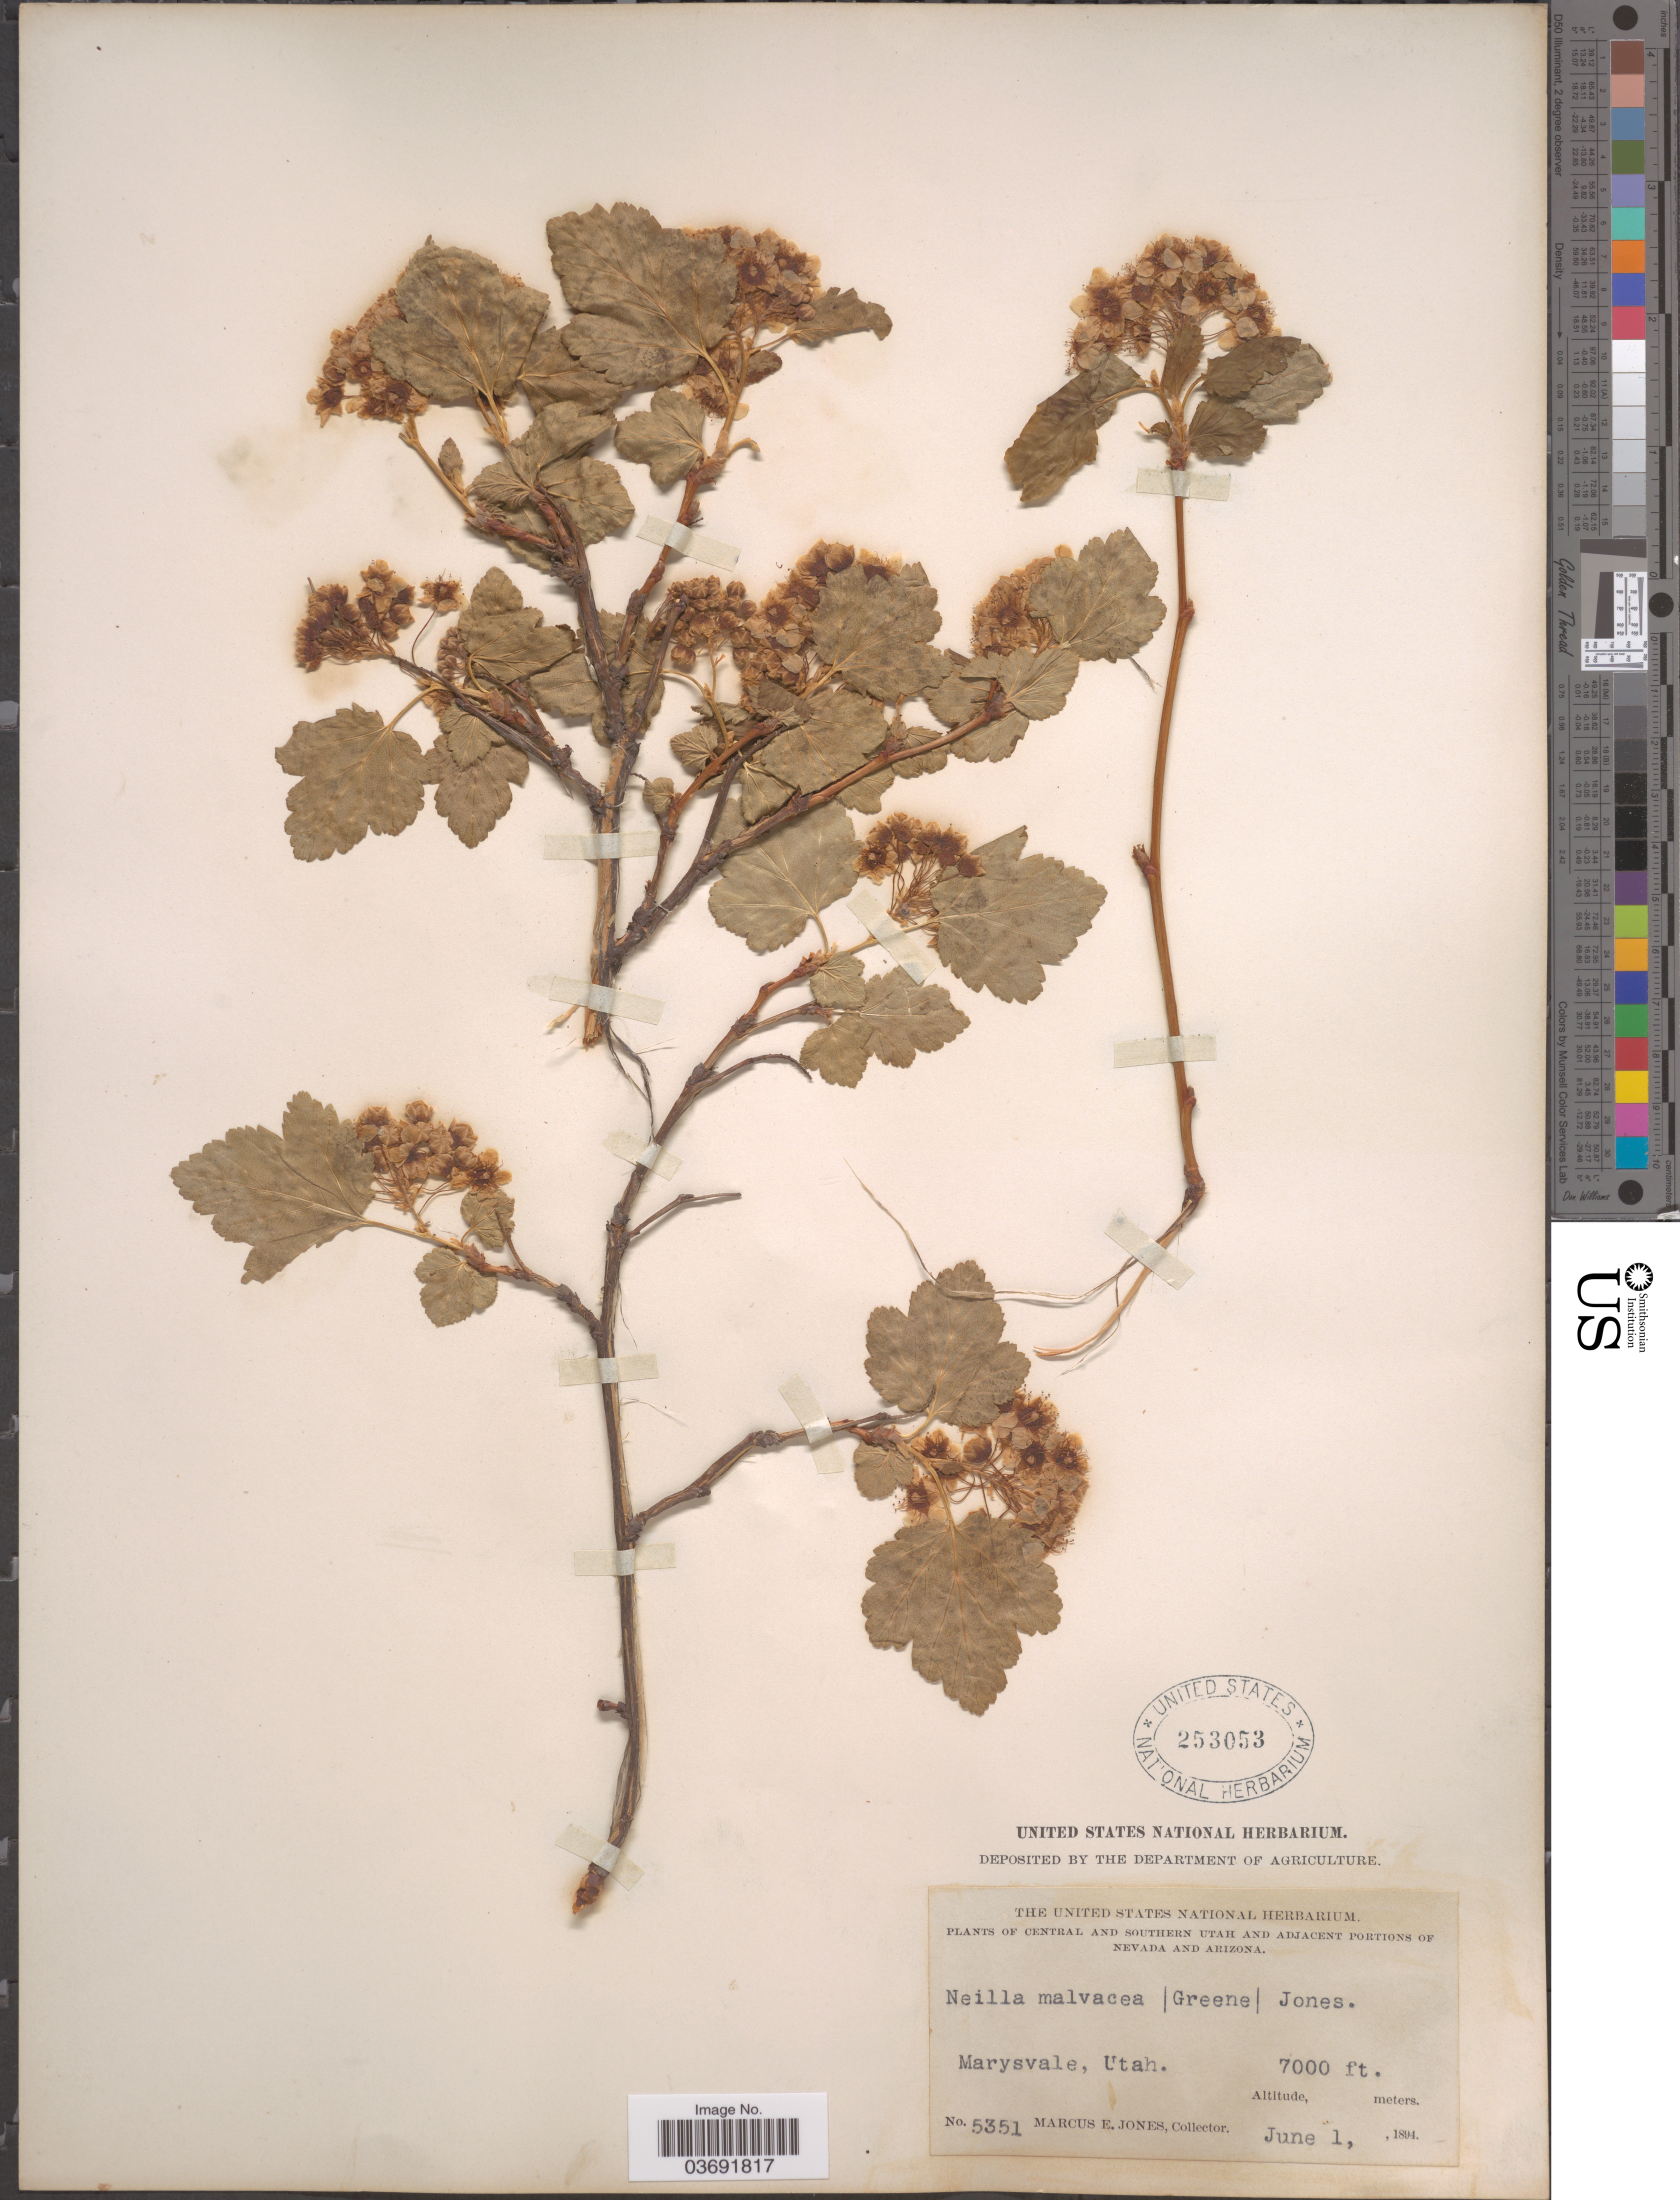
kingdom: Plantae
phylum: Tracheophyta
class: Magnoliopsida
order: Rosales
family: Rosaceae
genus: Physocarpus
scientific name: Physocarpus malvaceus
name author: (Greene) Kuntze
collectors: M. E. Jones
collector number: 5351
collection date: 1894-06-01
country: United States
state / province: Utah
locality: Central and Southern Utah. Marysvale.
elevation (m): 2134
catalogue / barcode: US 253053